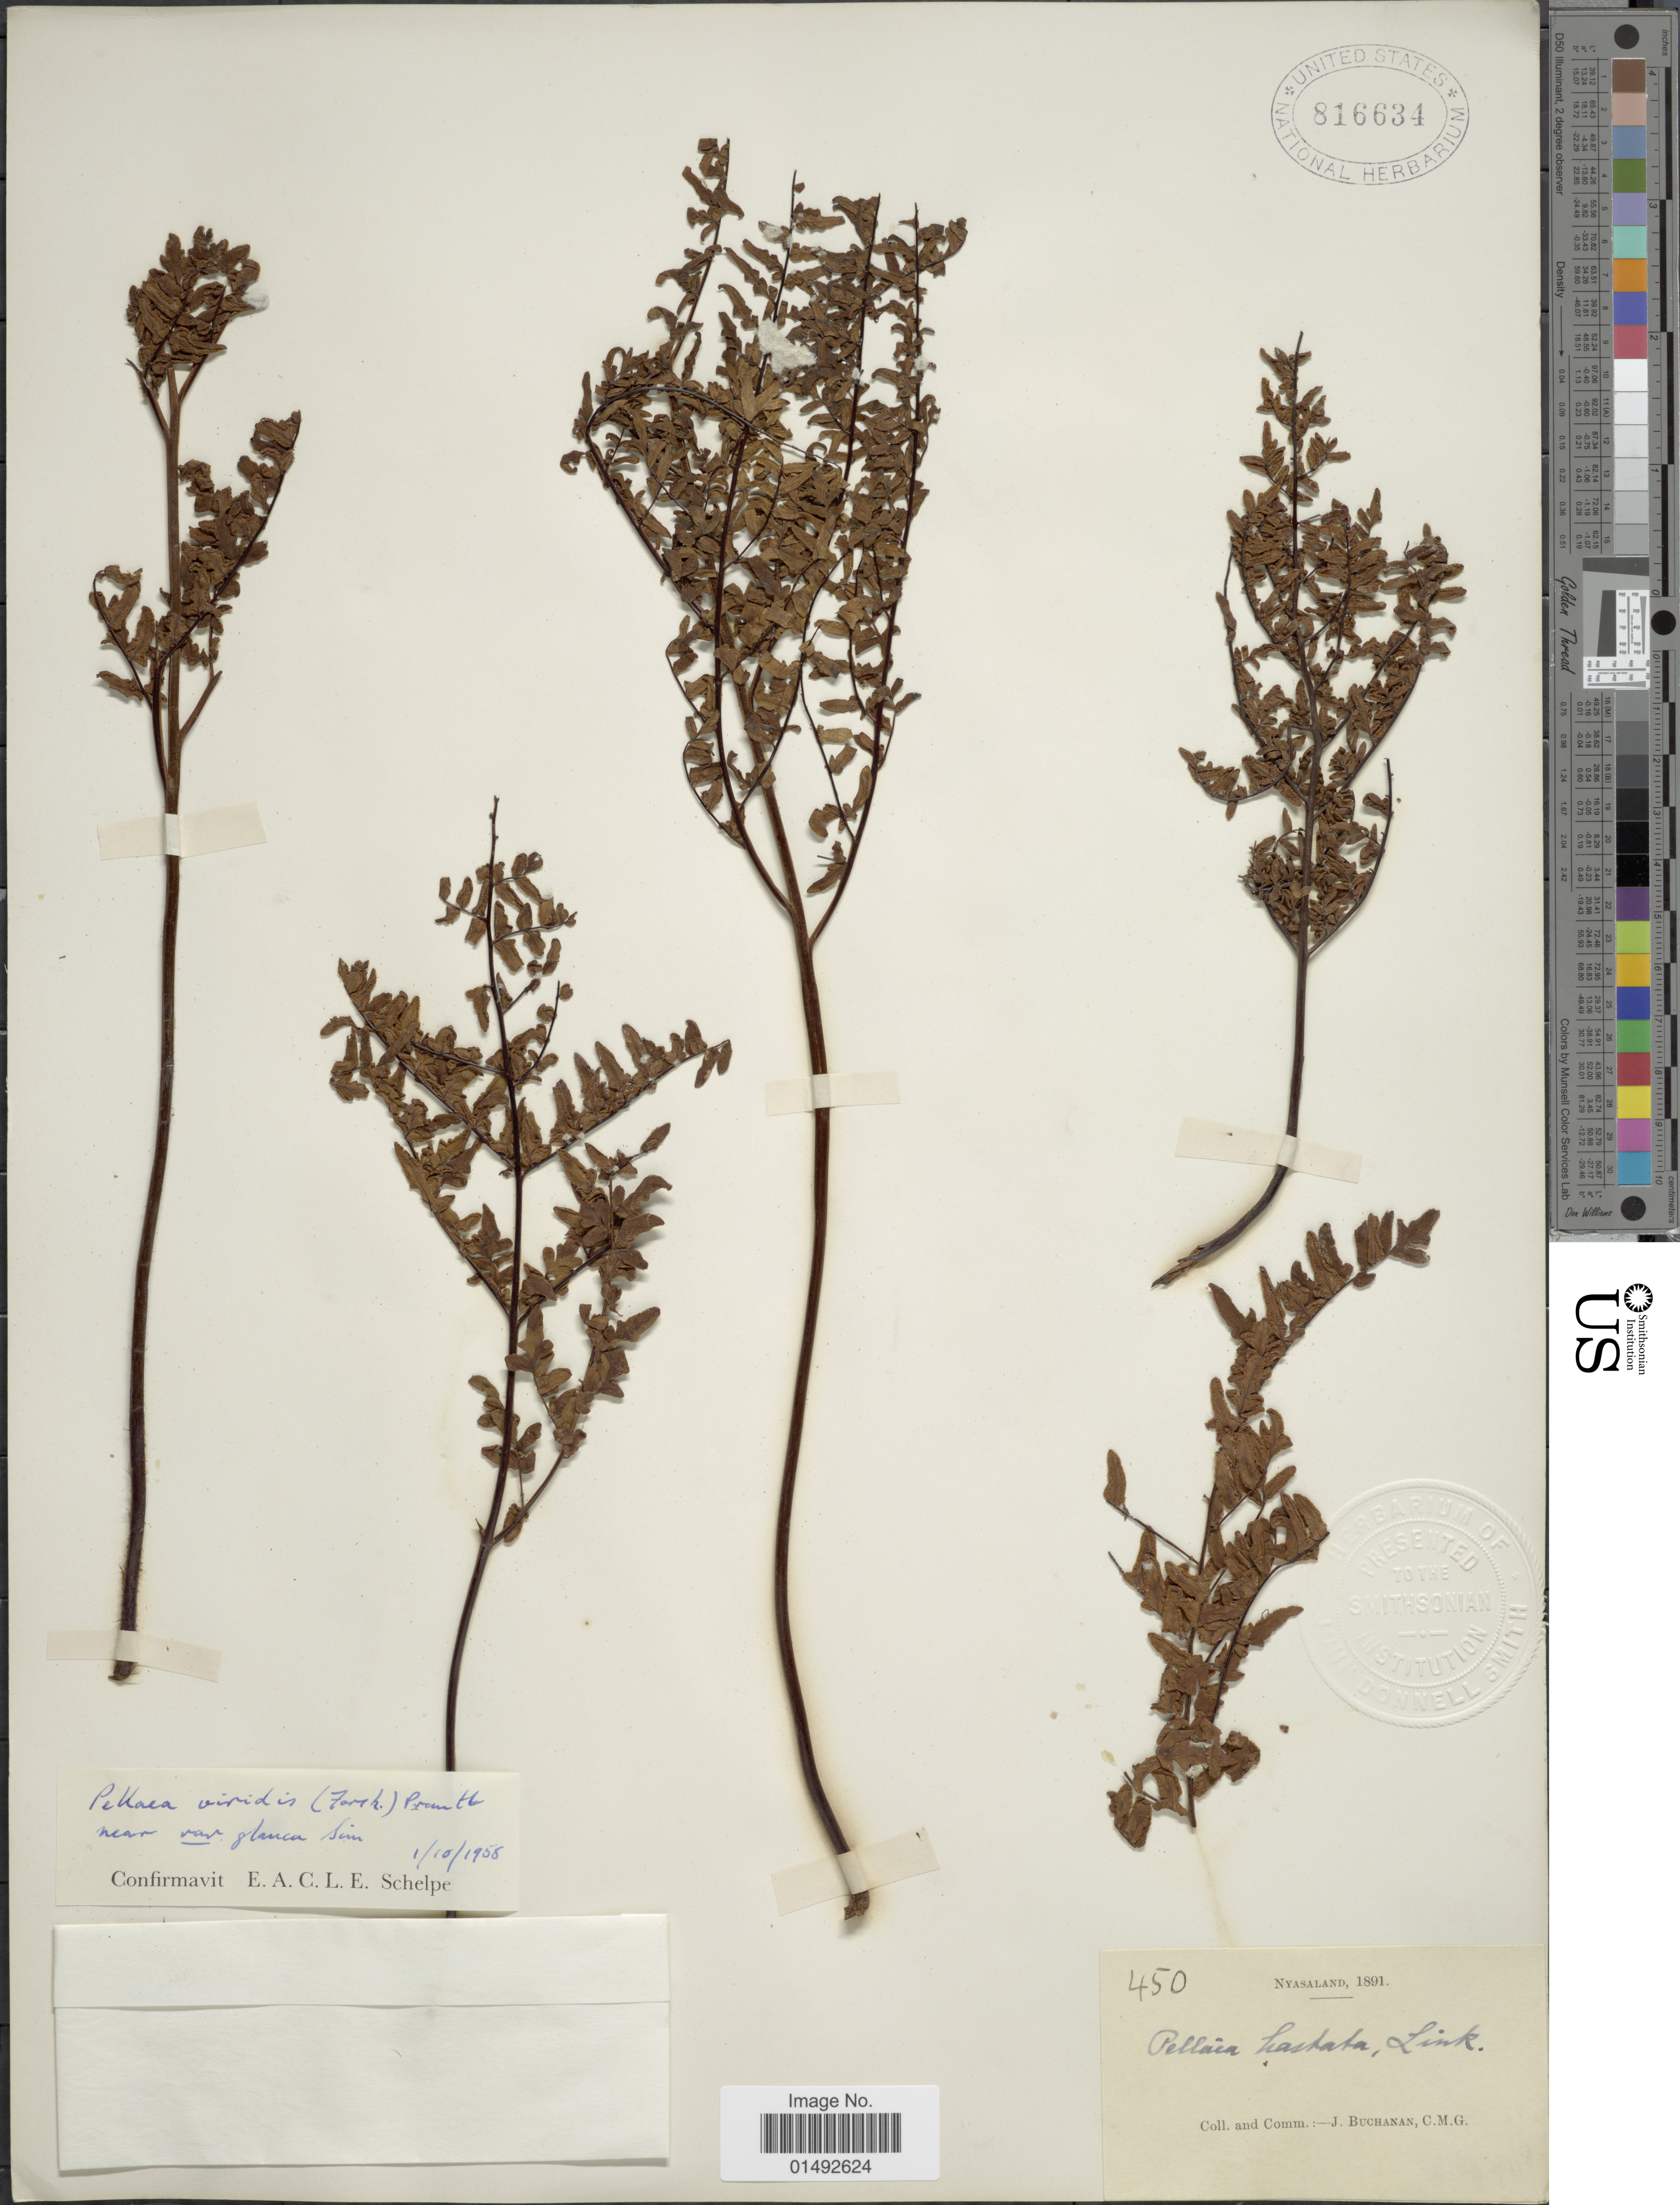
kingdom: Plantae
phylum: Tracheophyta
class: Polypodiopsida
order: Polypodiales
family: Pteridaceae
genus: Pellaea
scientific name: Pellaea viridis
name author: (Forssk.) Prantl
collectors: J. Buchanan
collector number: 450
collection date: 1891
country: Malawi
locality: Nyasaland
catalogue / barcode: US 816634